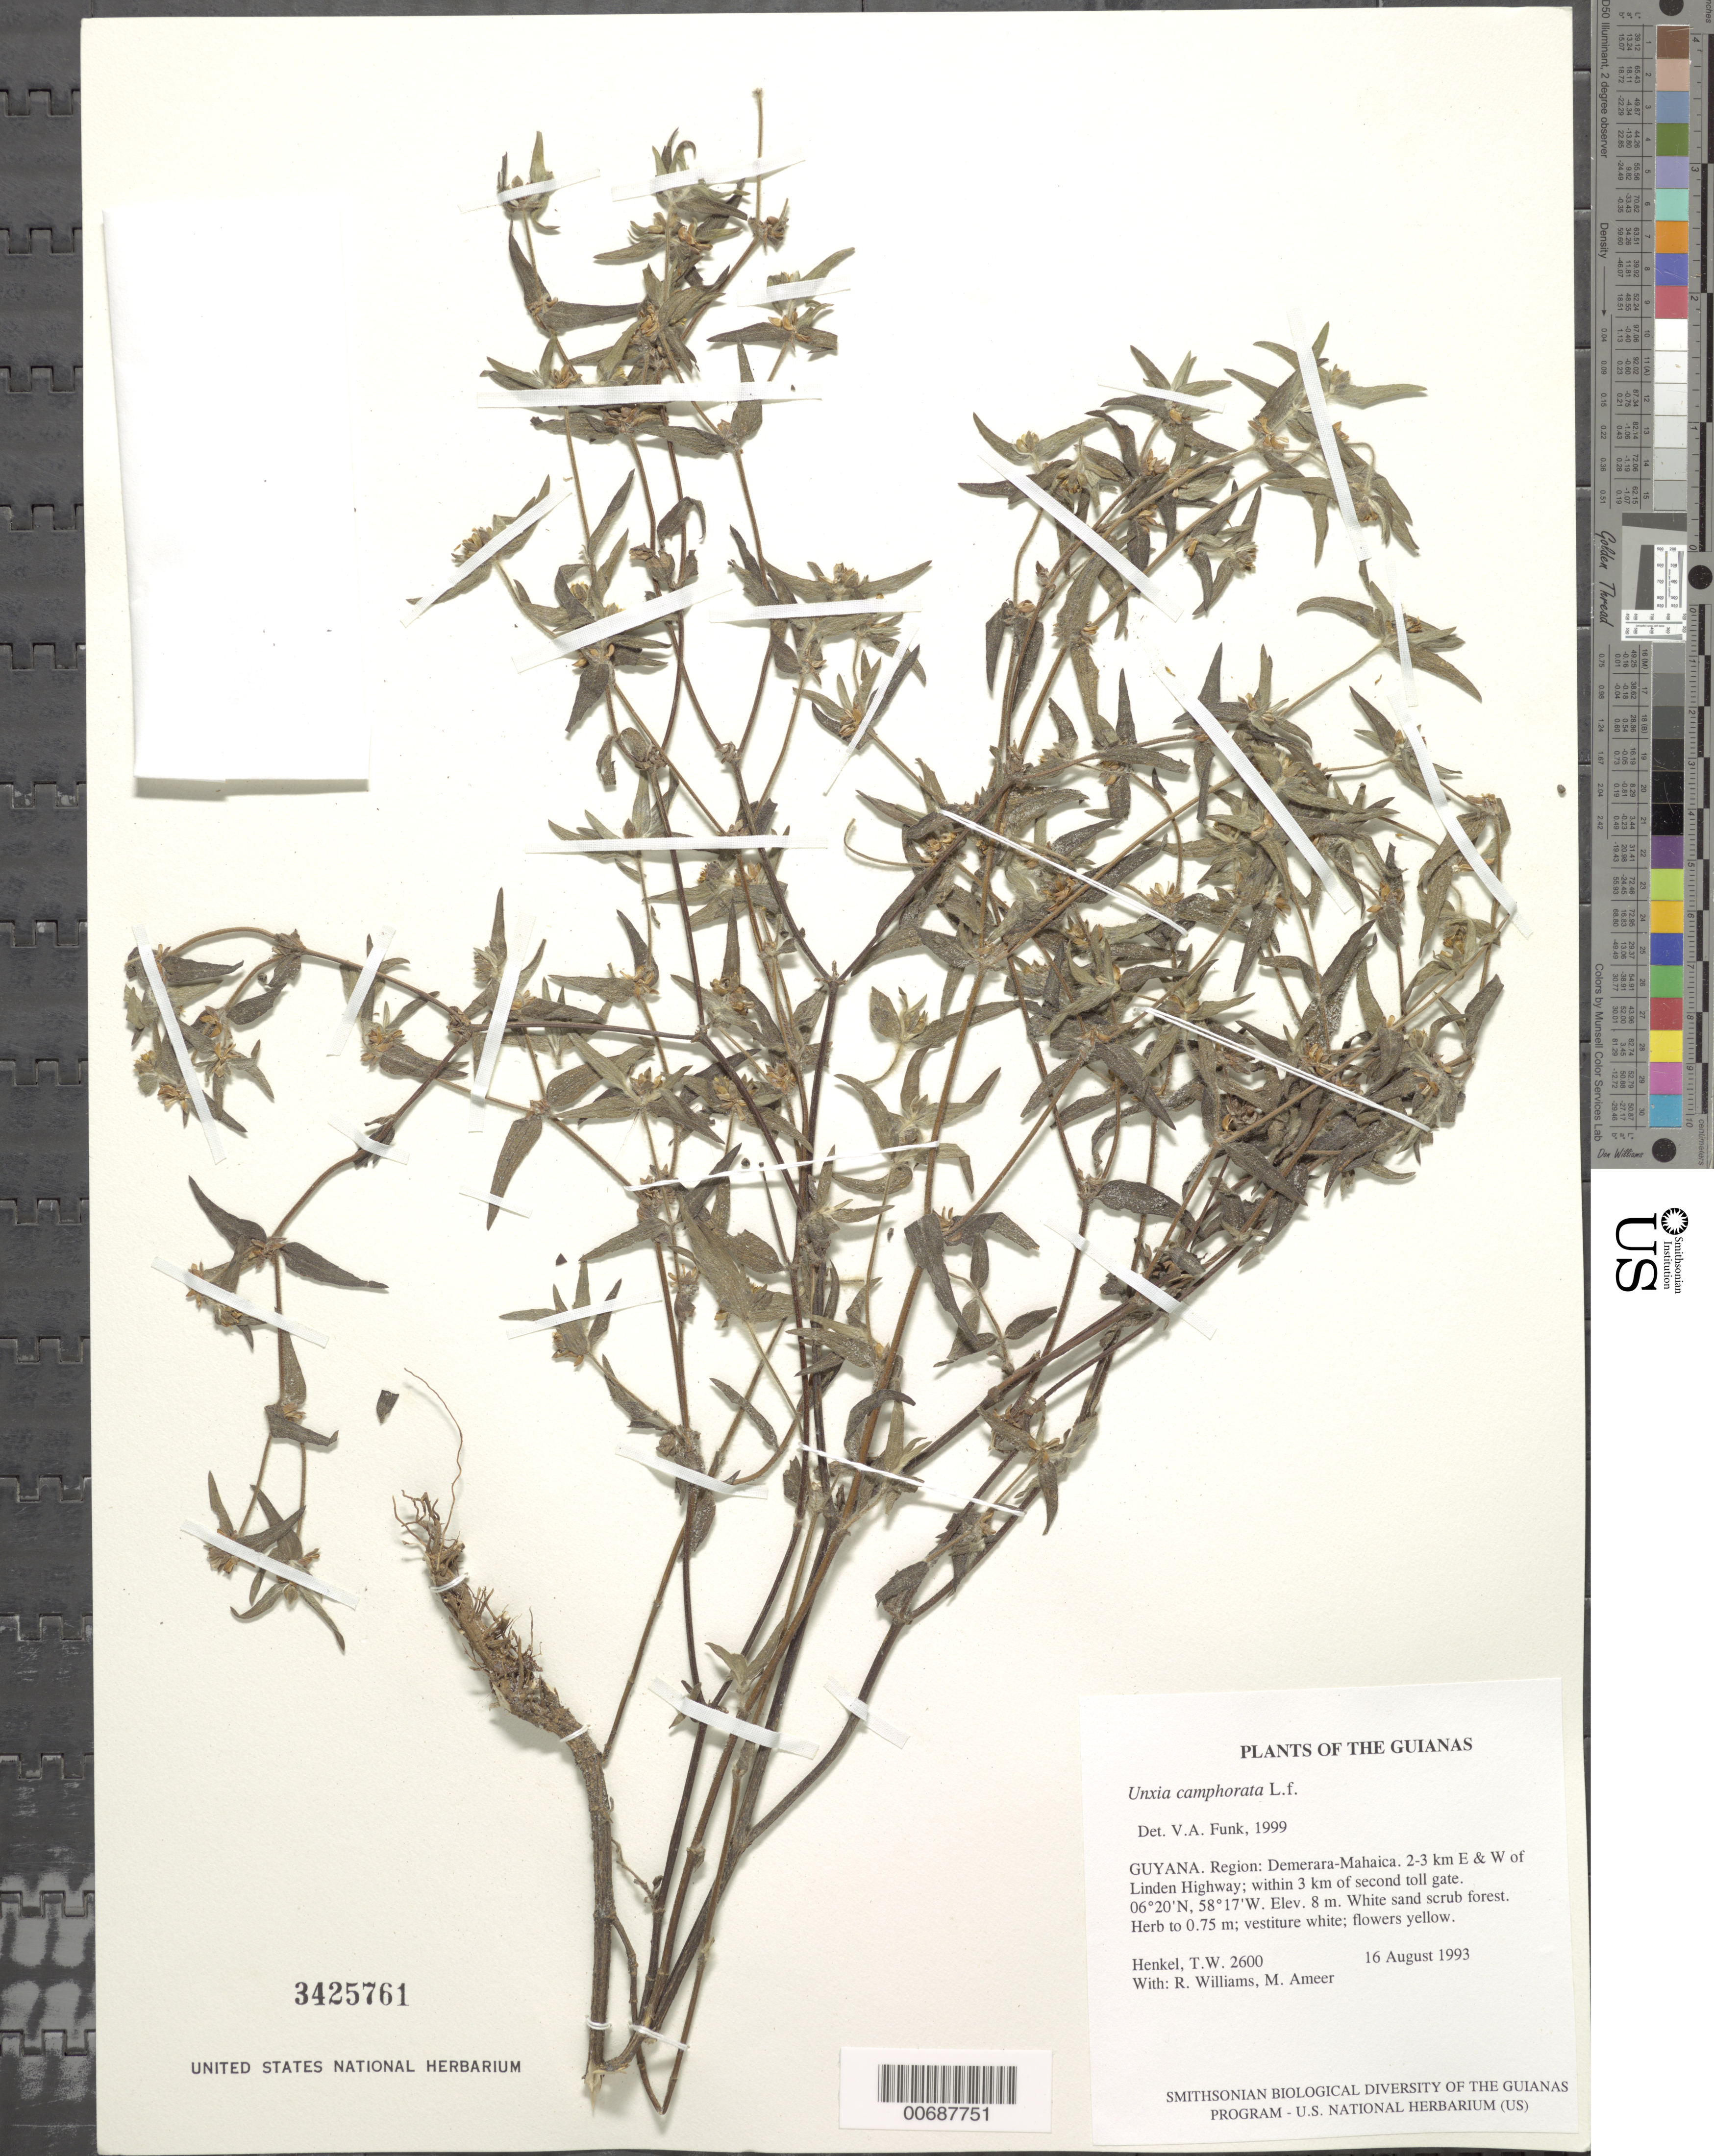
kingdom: Plantae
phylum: Tracheophyta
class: Magnoliopsida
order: Asterales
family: Asteraceae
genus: Unxia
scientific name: Unxia camphorata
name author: L. f.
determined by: Funk, Vicki A., (BOT), Smithsonian Institution - National Museum of Natural History (UNITED STATES)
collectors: T. Henkel, R. Williams & M. Ameer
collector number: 2600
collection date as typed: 16 August 1993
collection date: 1993-08-16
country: Guyana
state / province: Demerara-Mahaica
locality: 2-3 km E & W of Linden Highway; within 3 km of second toll gate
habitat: White sand scrub forest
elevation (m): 8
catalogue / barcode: US 3425761